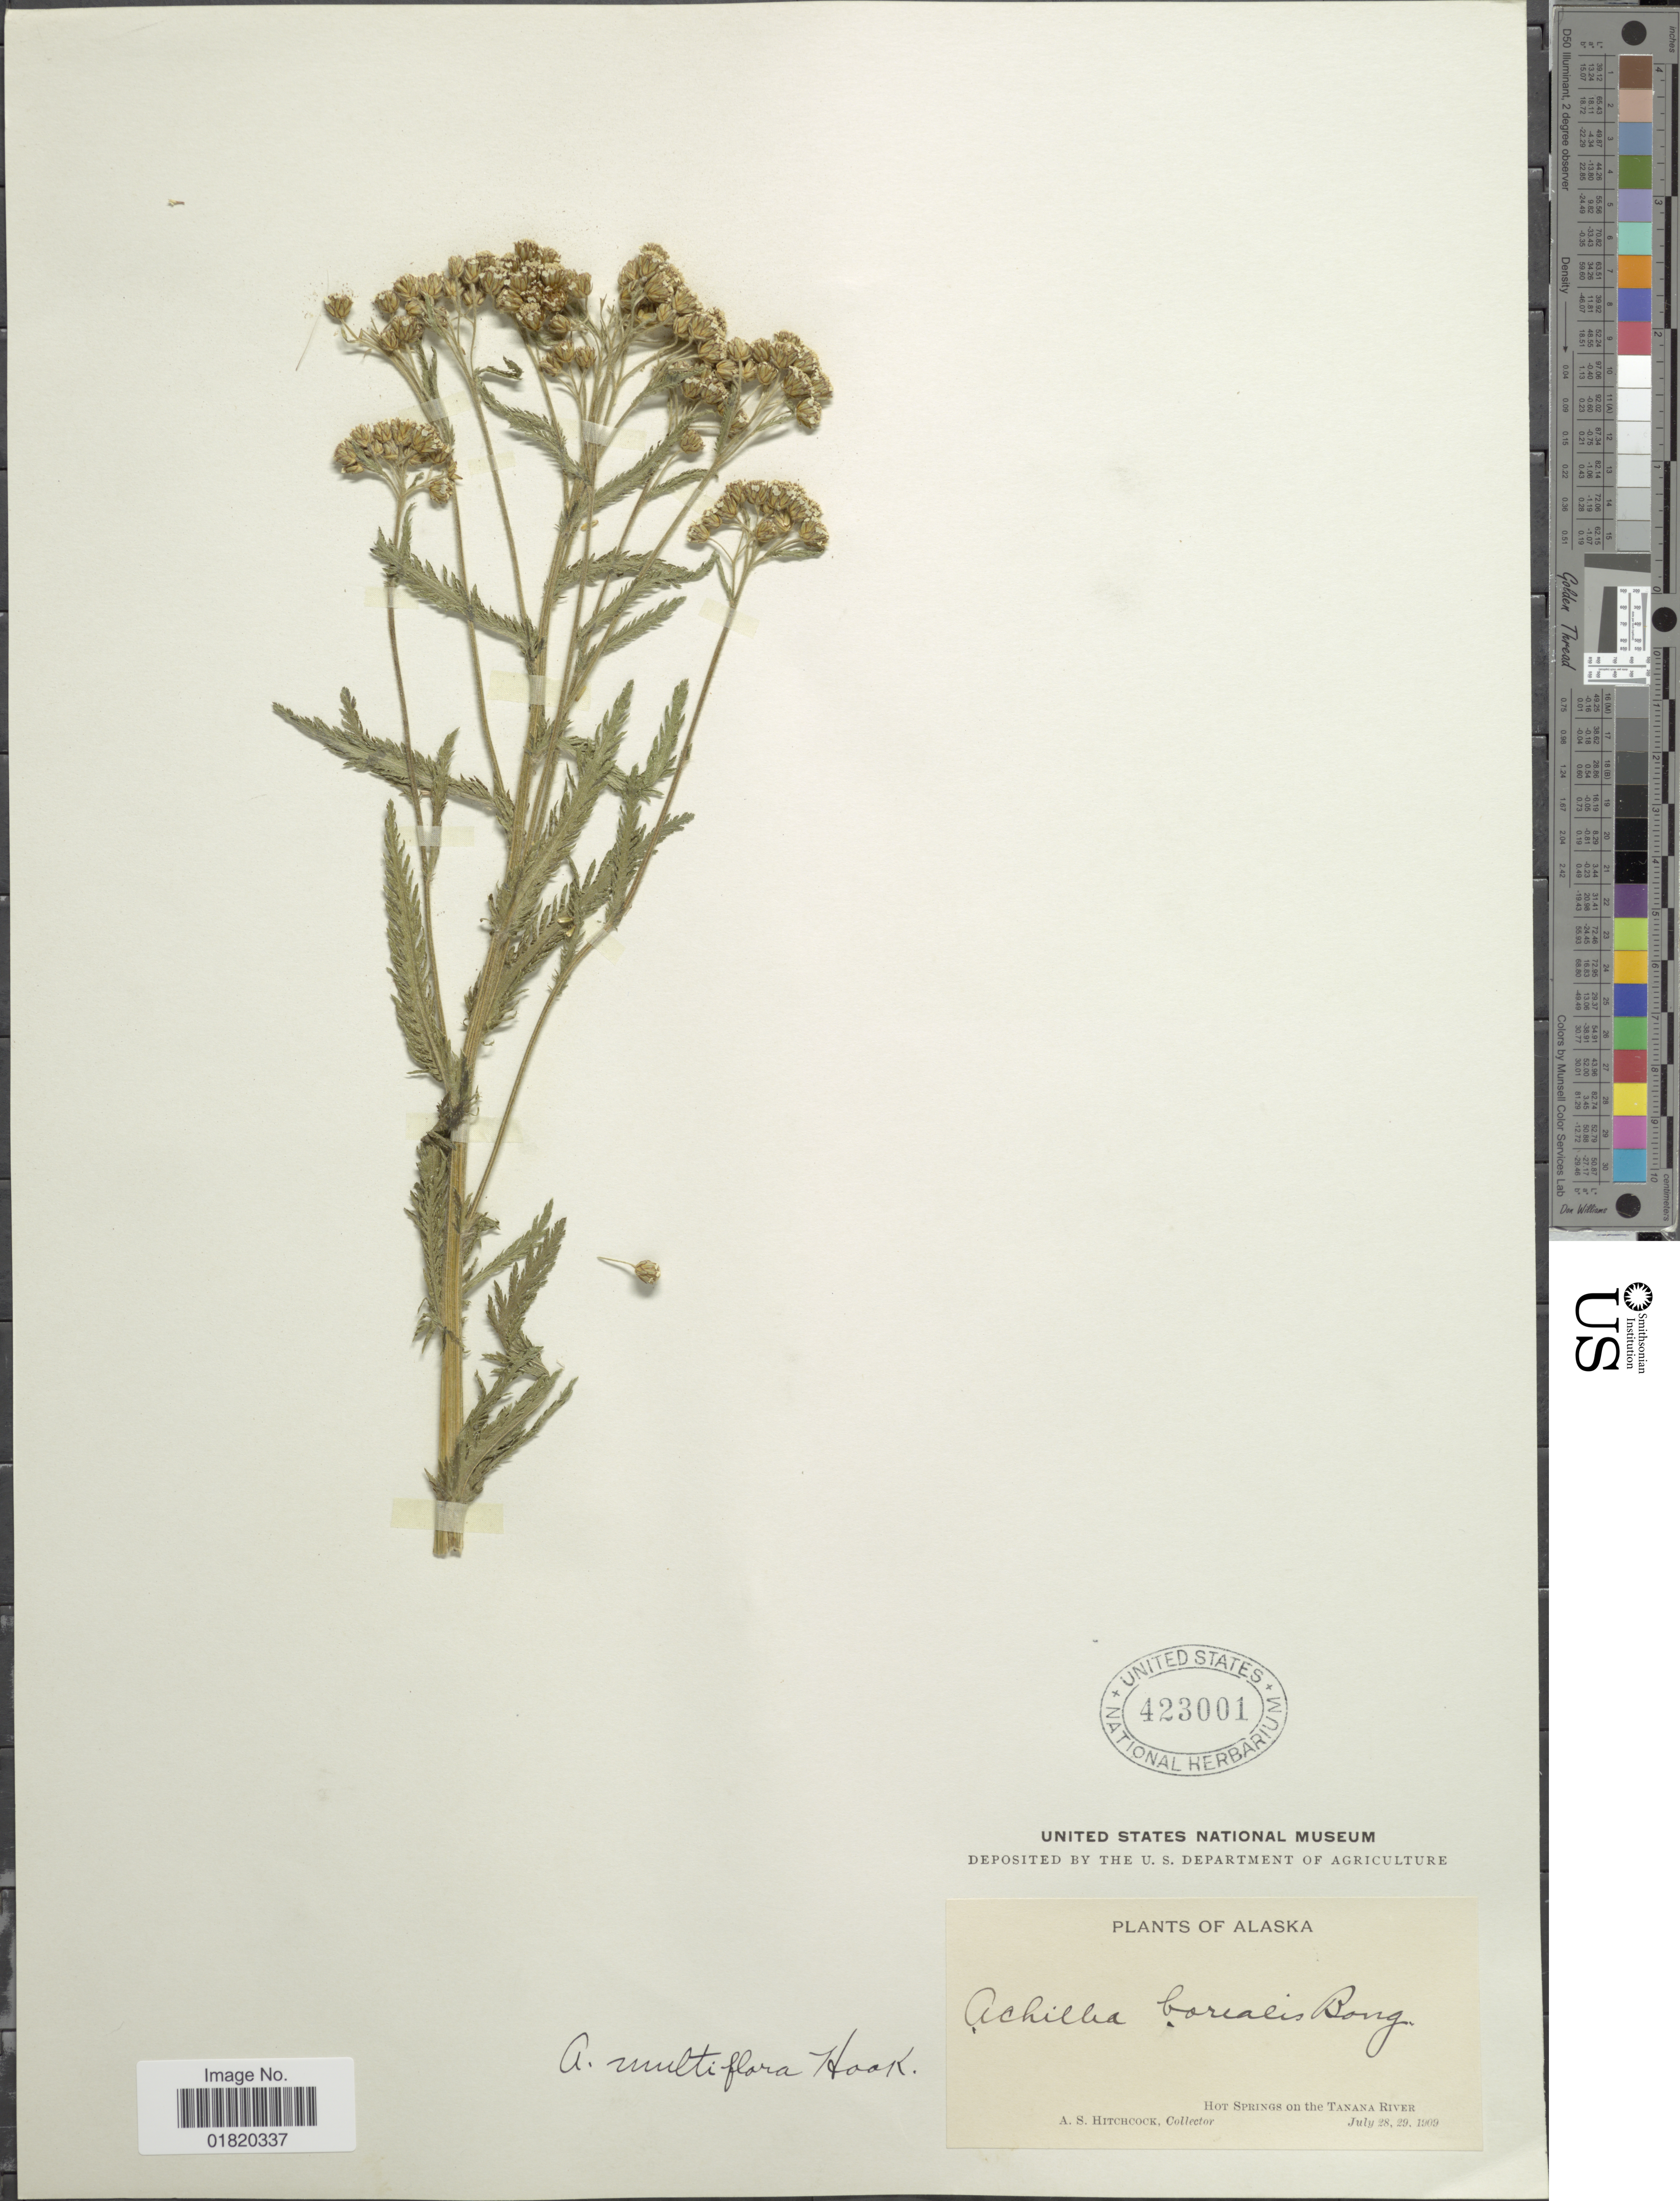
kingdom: Plantae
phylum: Tracheophyta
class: Magnoliopsida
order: Asterales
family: Asteraceae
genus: Achillea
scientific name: Achillea multiflora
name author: Hook.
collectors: A. S. Hitchcock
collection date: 1909-07-28/1909-07-29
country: United States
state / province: Alaska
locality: Hot Springs on the Tanana River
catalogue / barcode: US 423001